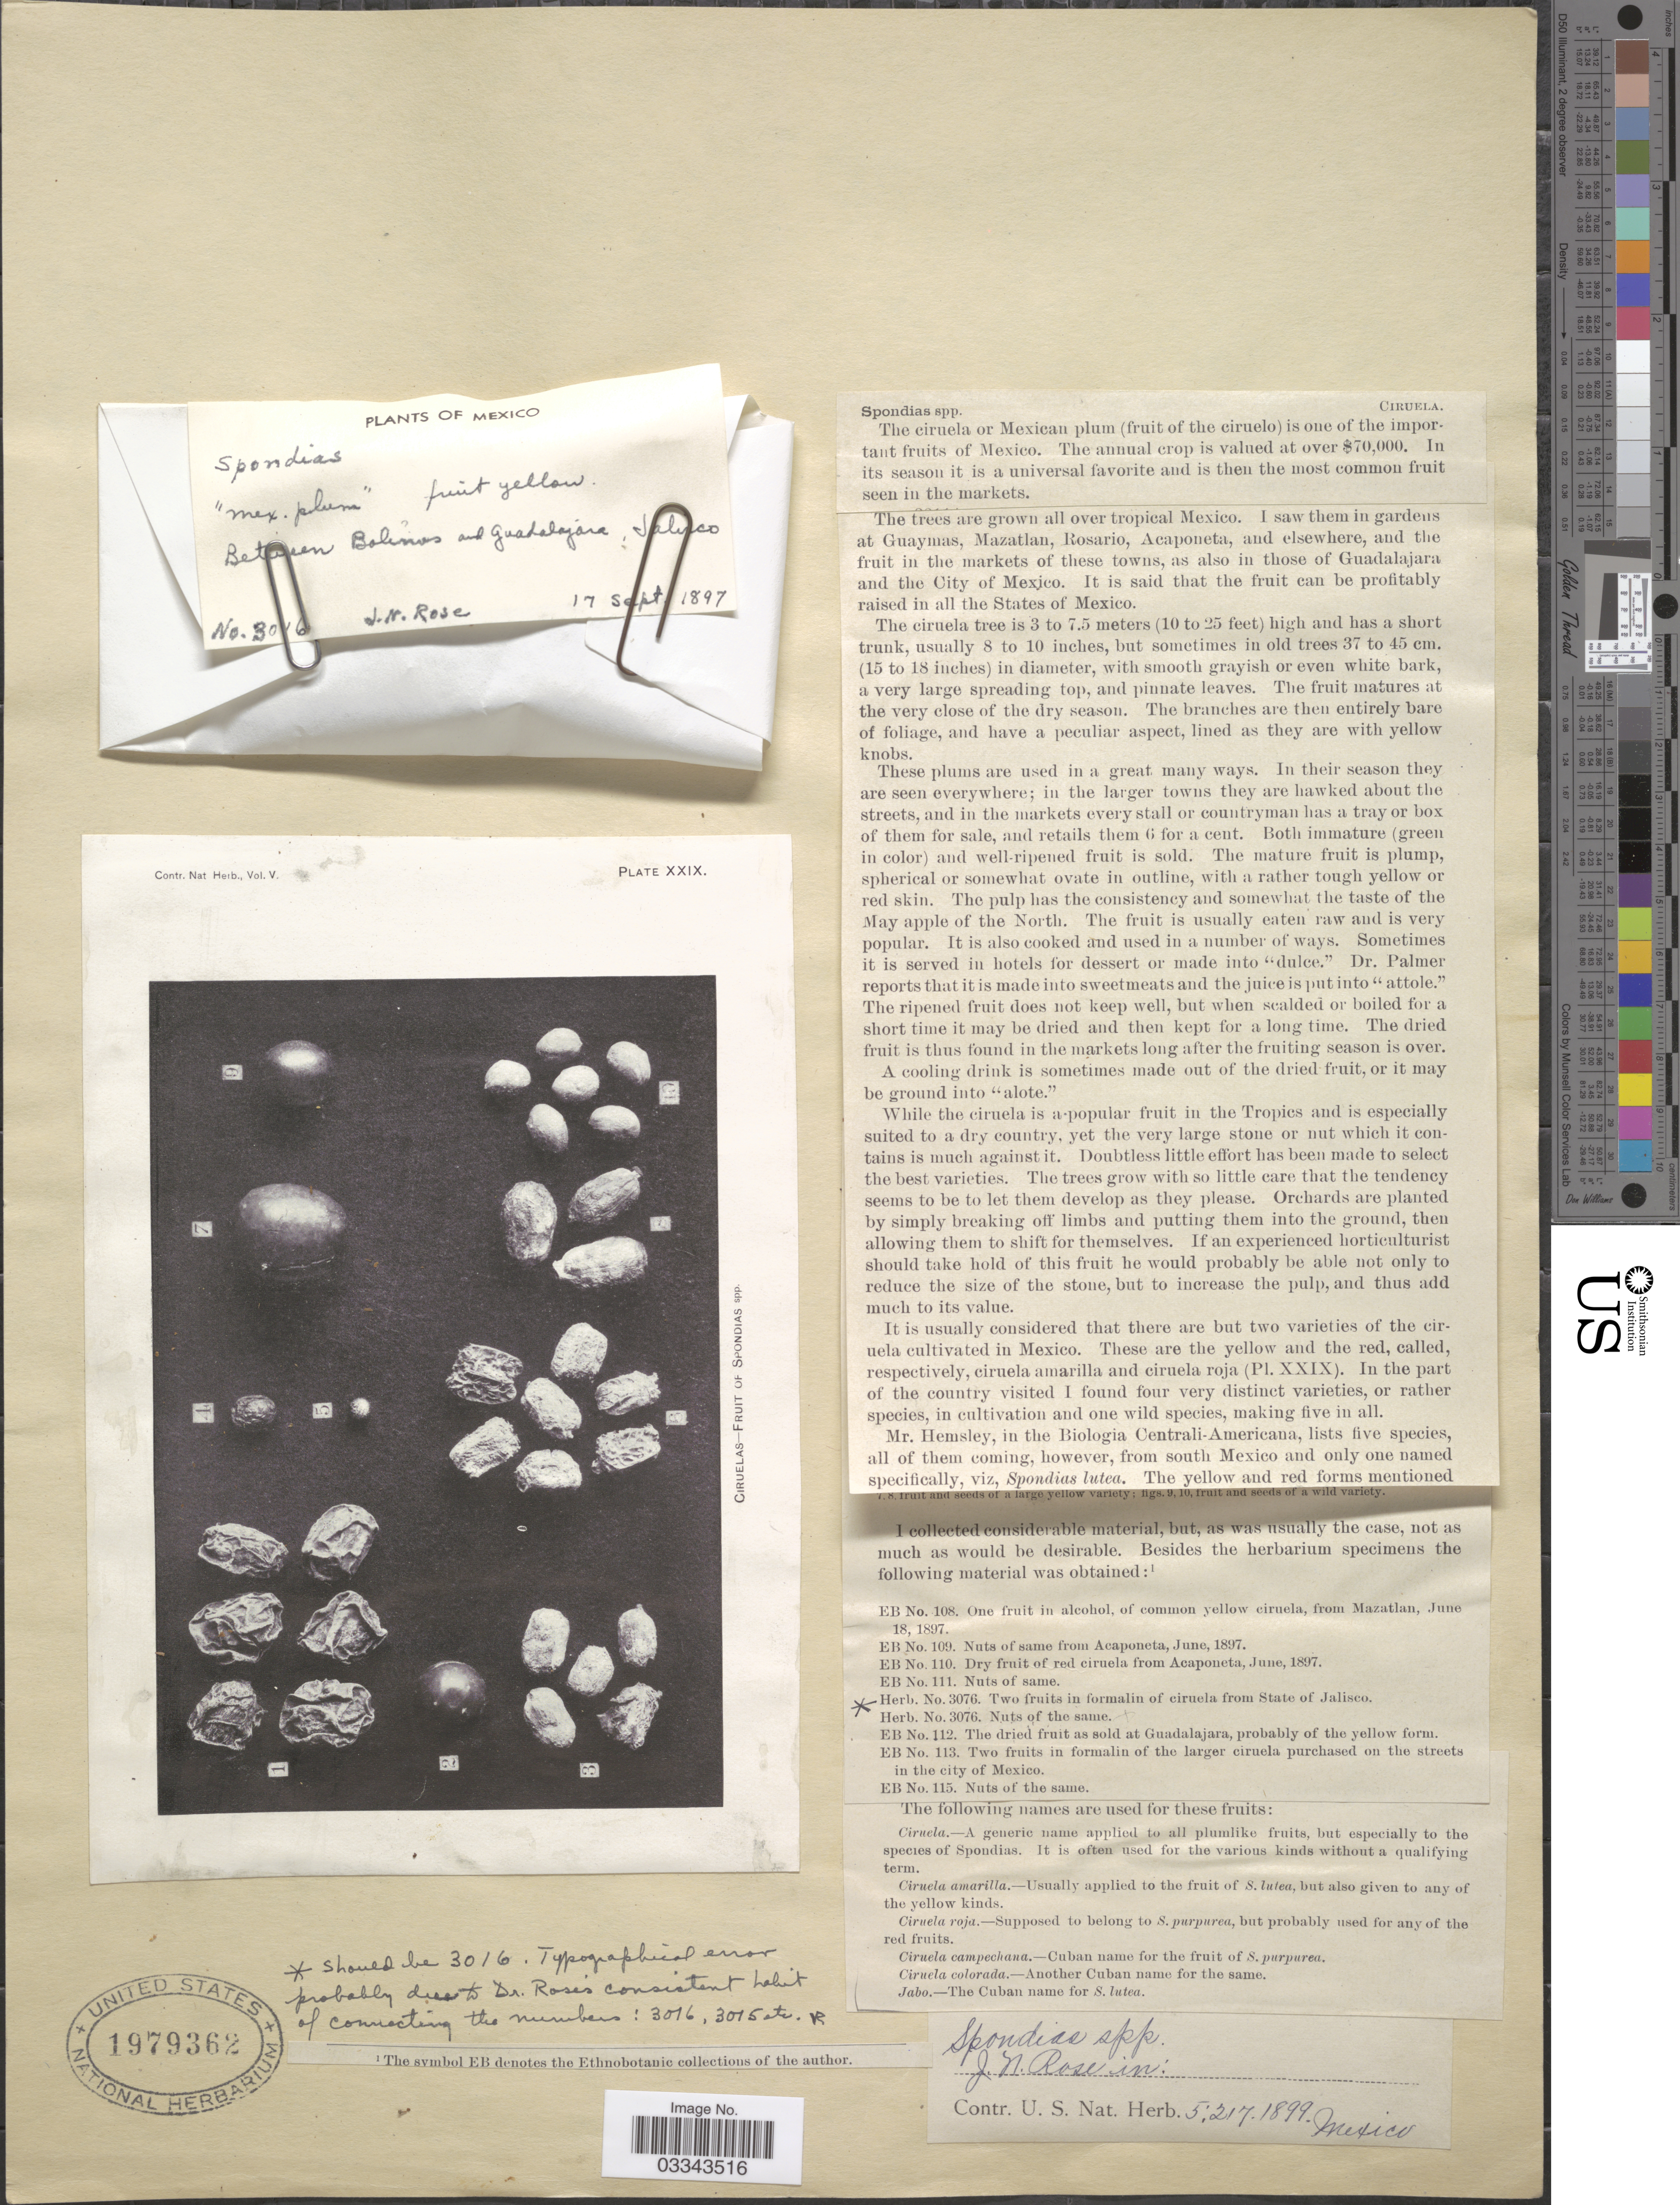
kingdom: Plantae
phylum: Tracheophyta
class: Magnoliopsida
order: Sapindales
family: Anacardiaceae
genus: Spondias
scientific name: Spondias sp.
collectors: J. N. Rose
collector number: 3016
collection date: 1897-09-17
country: Mexico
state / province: Jalisco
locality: Between Bolaños and Guadalajara.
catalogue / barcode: US 1979362